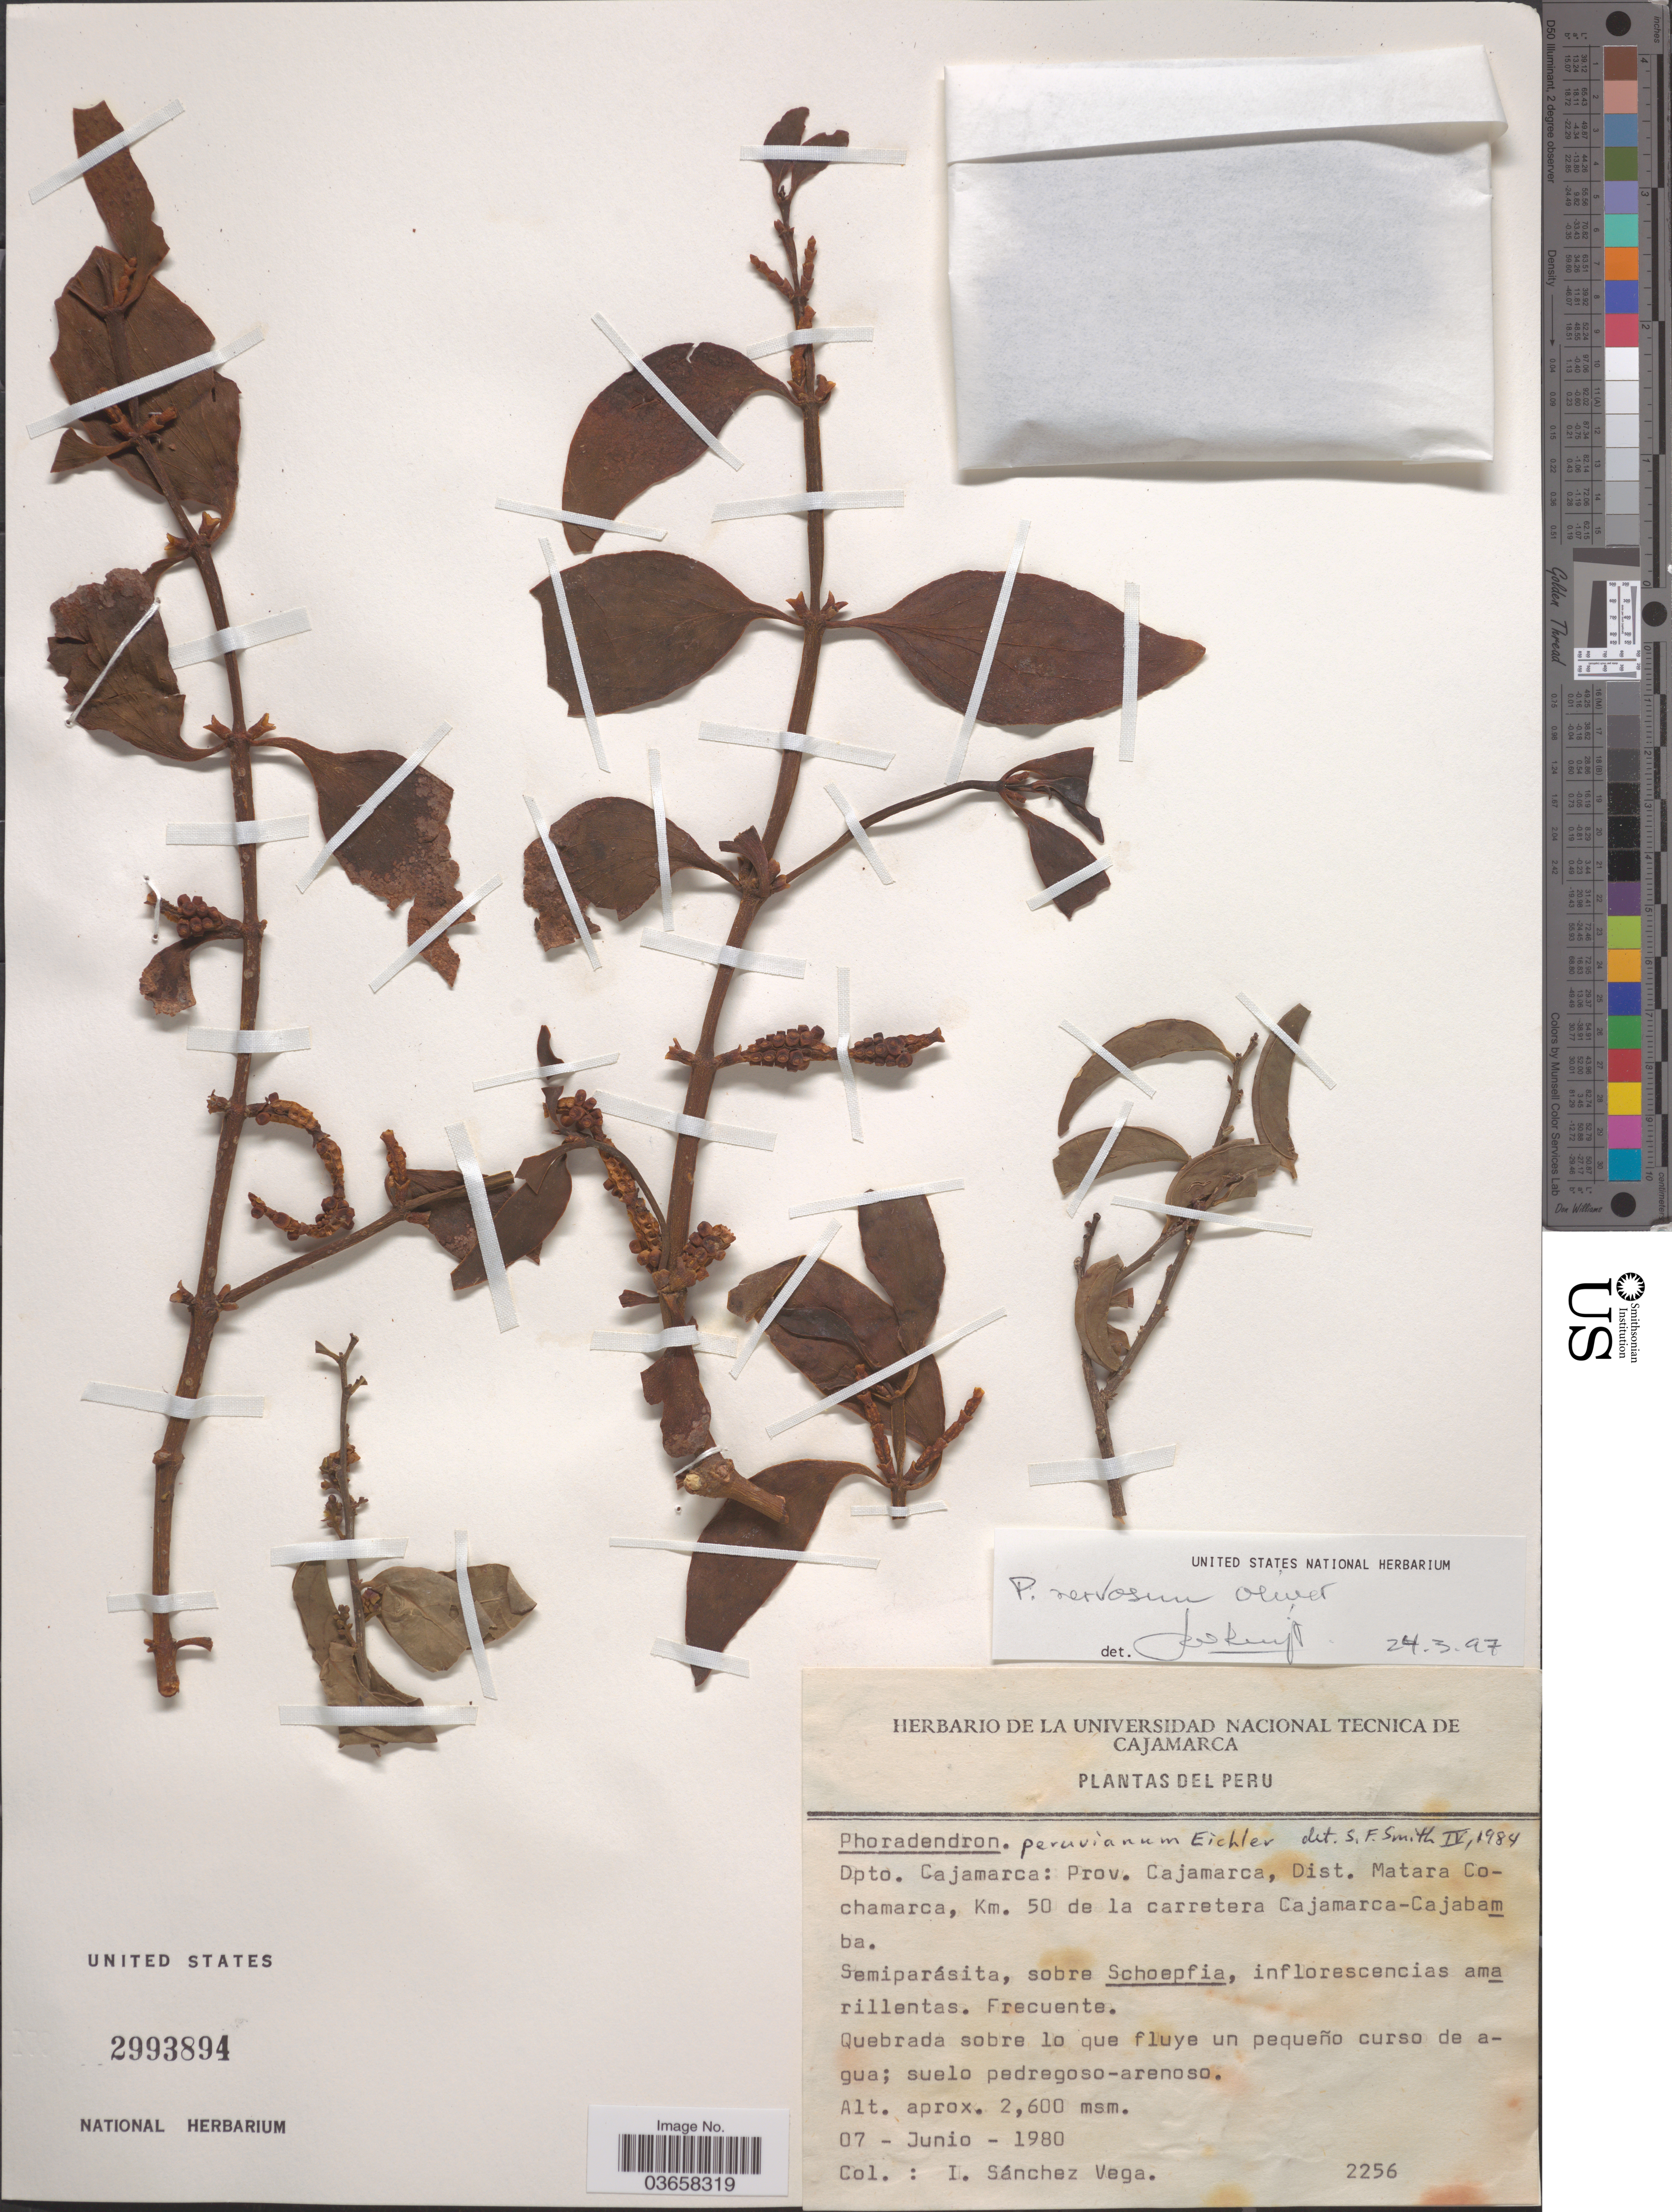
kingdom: Plantae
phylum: Tracheophyta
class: Magnoliopsida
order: Santalales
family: Viscaceae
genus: Phoradendron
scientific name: Phoradendron nervosum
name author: Oliv.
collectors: I. Sánchez Vega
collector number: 2256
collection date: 1980-06-07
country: Peru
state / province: Cajamarca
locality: Dpto. Cajamarca: Prov. Cajamarca, Dist. Matara Cochamarca, Km. 50 de la carretera Cajamarca-Cajabamba.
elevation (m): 2600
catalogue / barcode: US 2993894